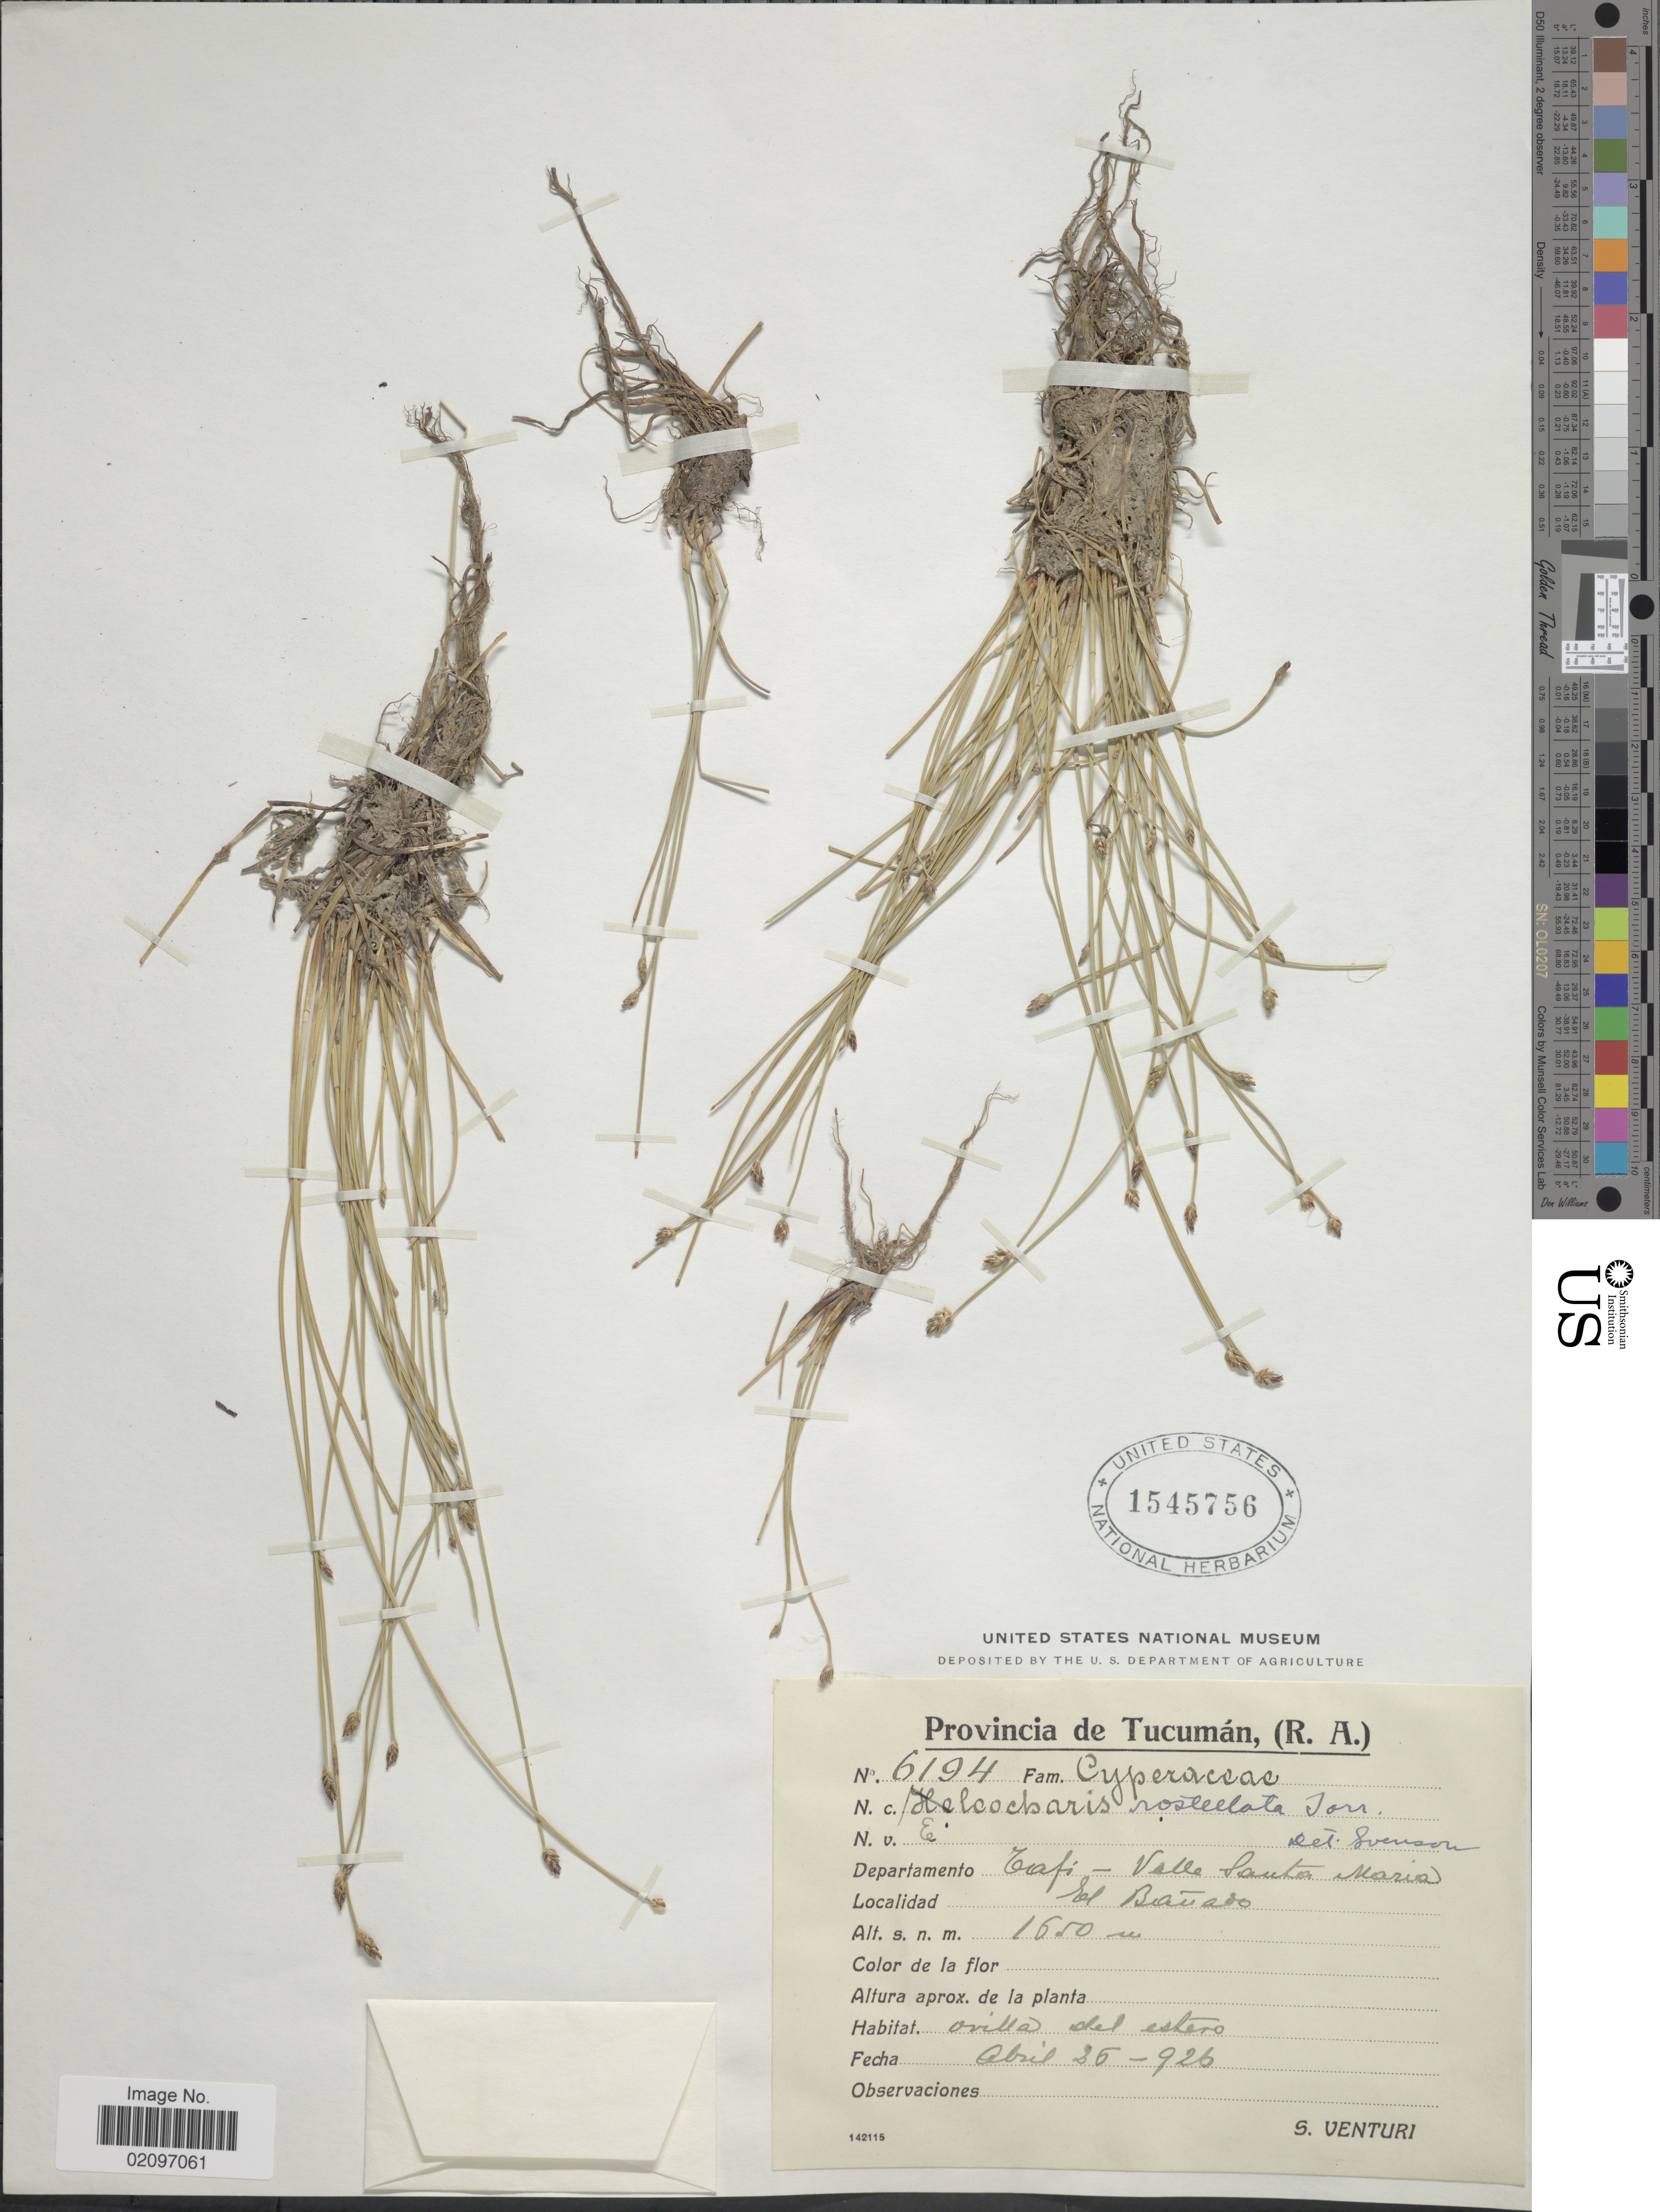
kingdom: Plantae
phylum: Tracheophyta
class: Liliopsida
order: Poales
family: Cyperaceae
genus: Eleocharis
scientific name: Eleocharis rostellata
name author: (Torr.) Torr.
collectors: S. Venturi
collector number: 6194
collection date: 1926-04-25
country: Argentina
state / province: Tucuman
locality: (R.A.) Departamento Tafi - Valle Santa Maria, El Bañado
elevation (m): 1650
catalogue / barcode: US 1545756